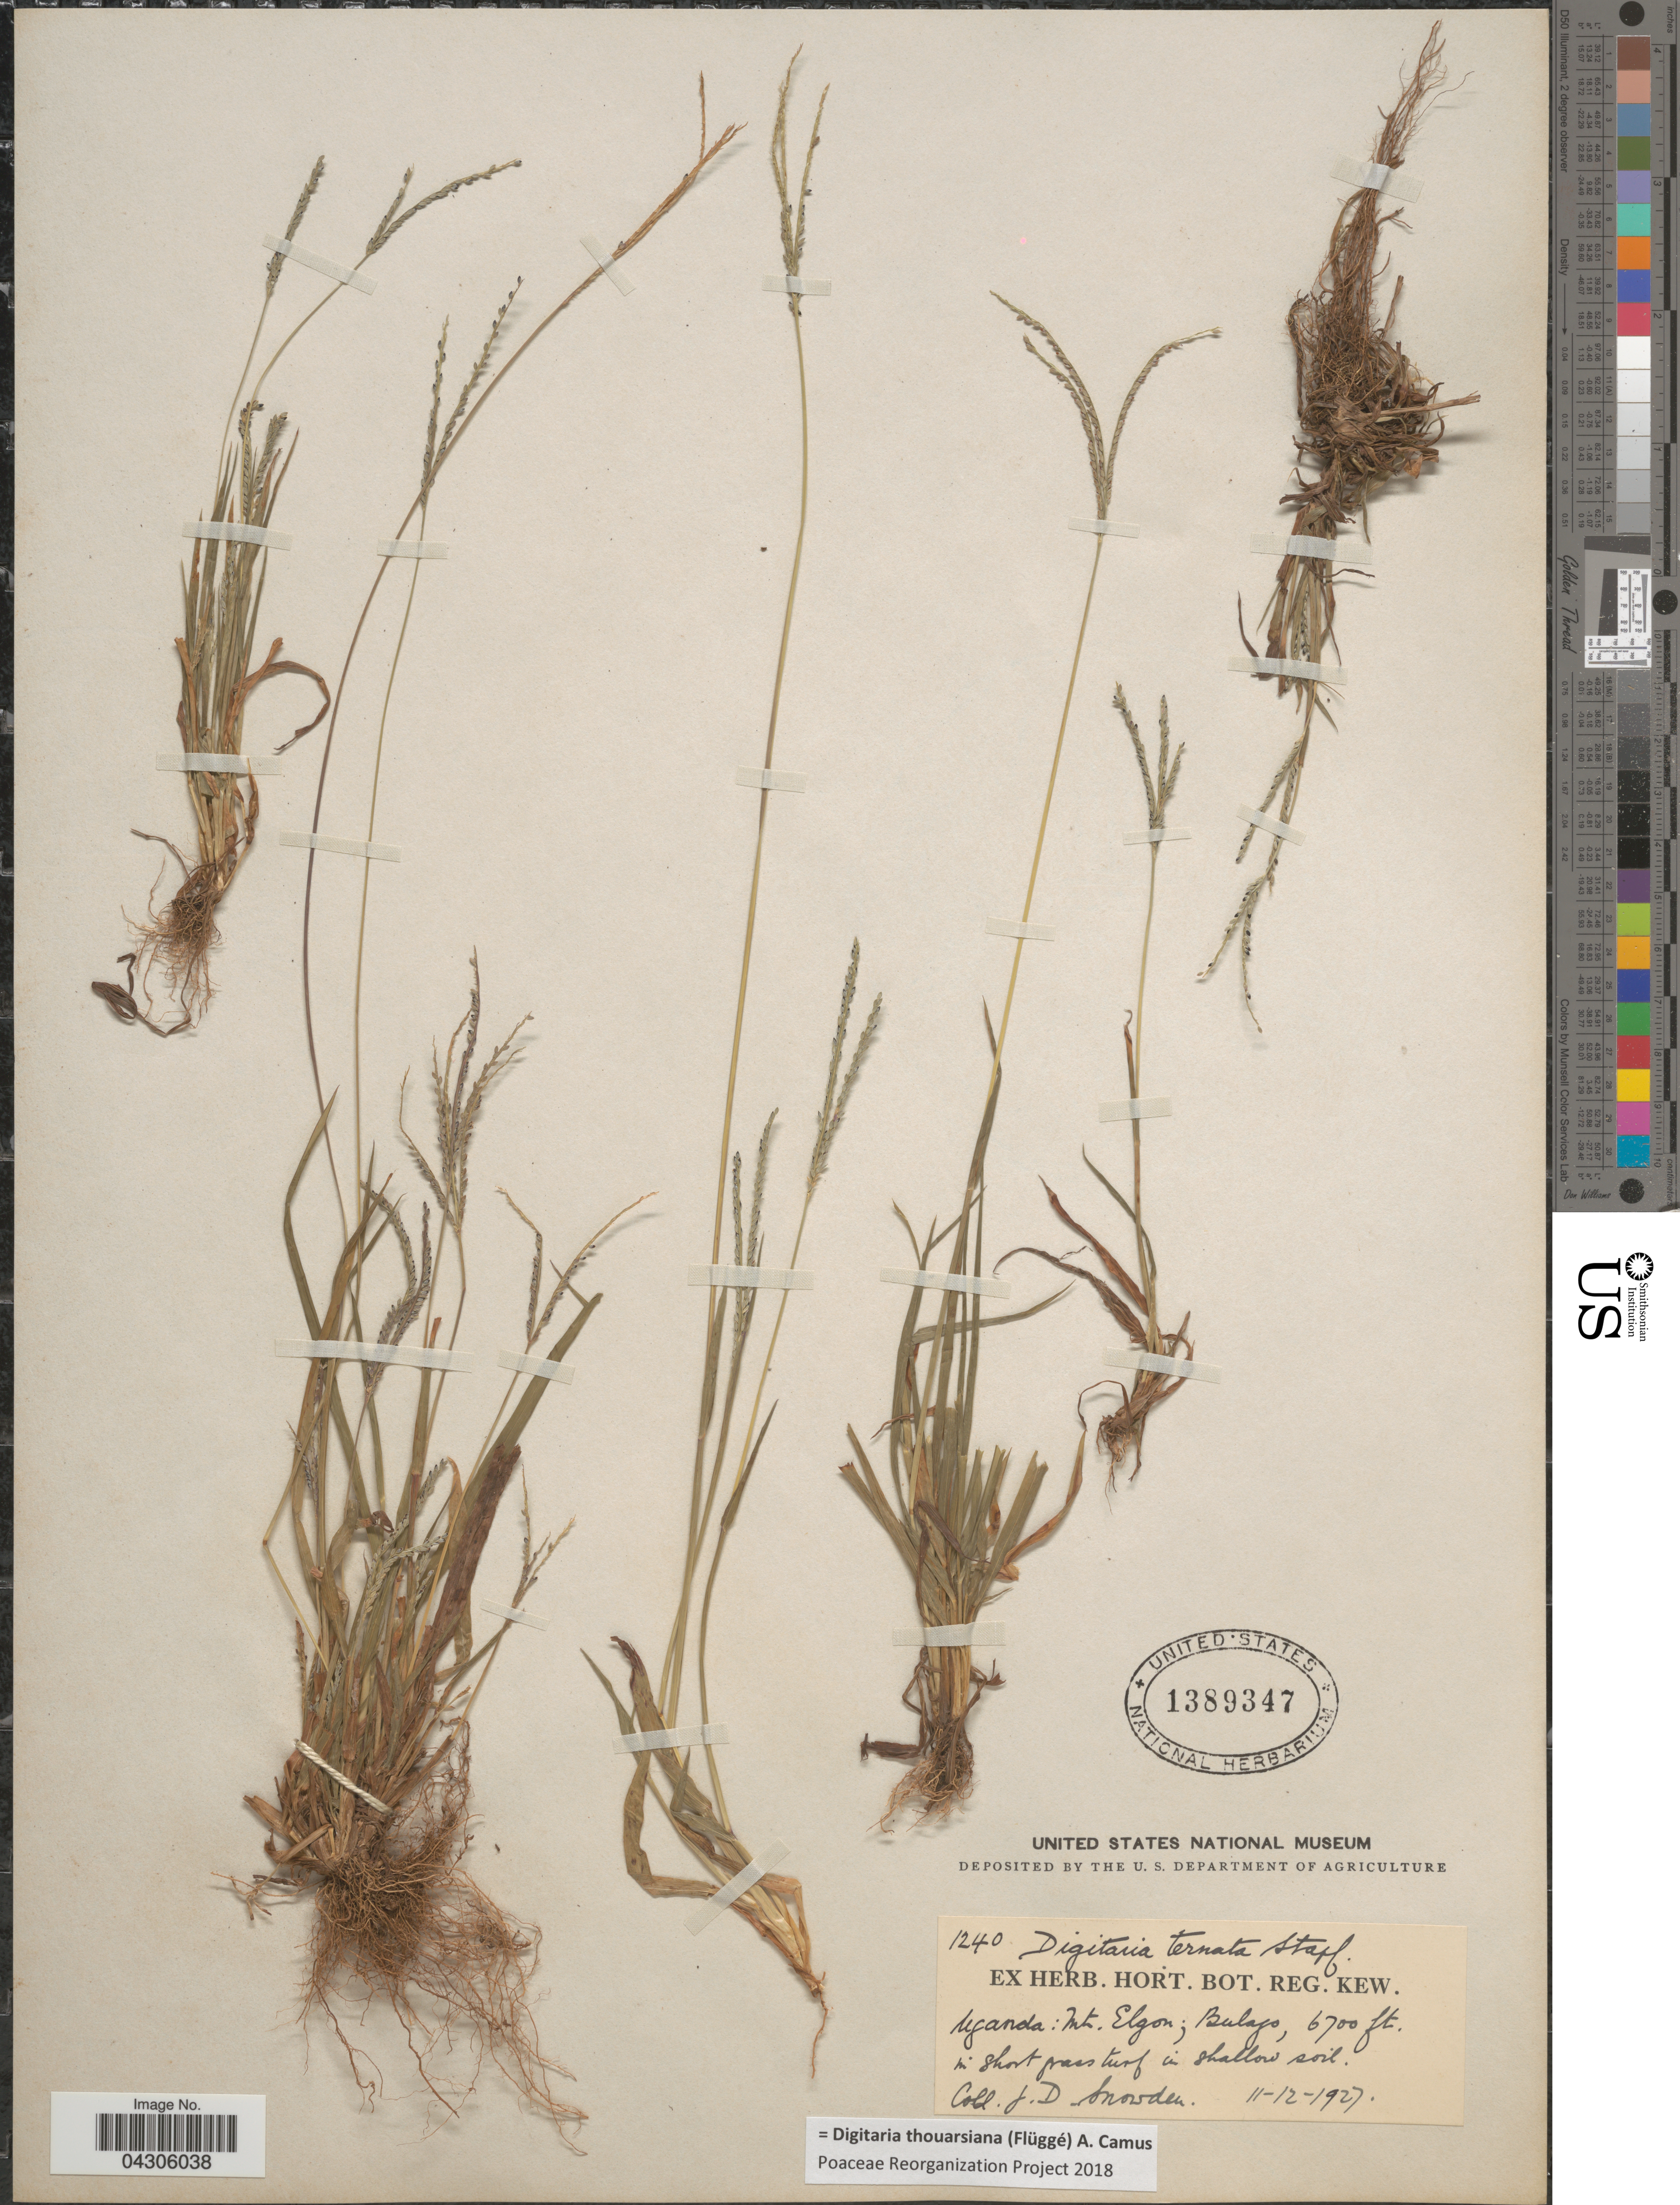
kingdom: Plantae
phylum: Tracheophyta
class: Liliopsida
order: Poales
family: Poaceae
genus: Digitaria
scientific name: Digitaria thouarsiana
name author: (Flüggé) A. Camus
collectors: J. Snowden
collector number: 1240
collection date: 1927-12-11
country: Uganda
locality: Mt. Elgon; Bulago.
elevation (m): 2042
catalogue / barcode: US 1389347